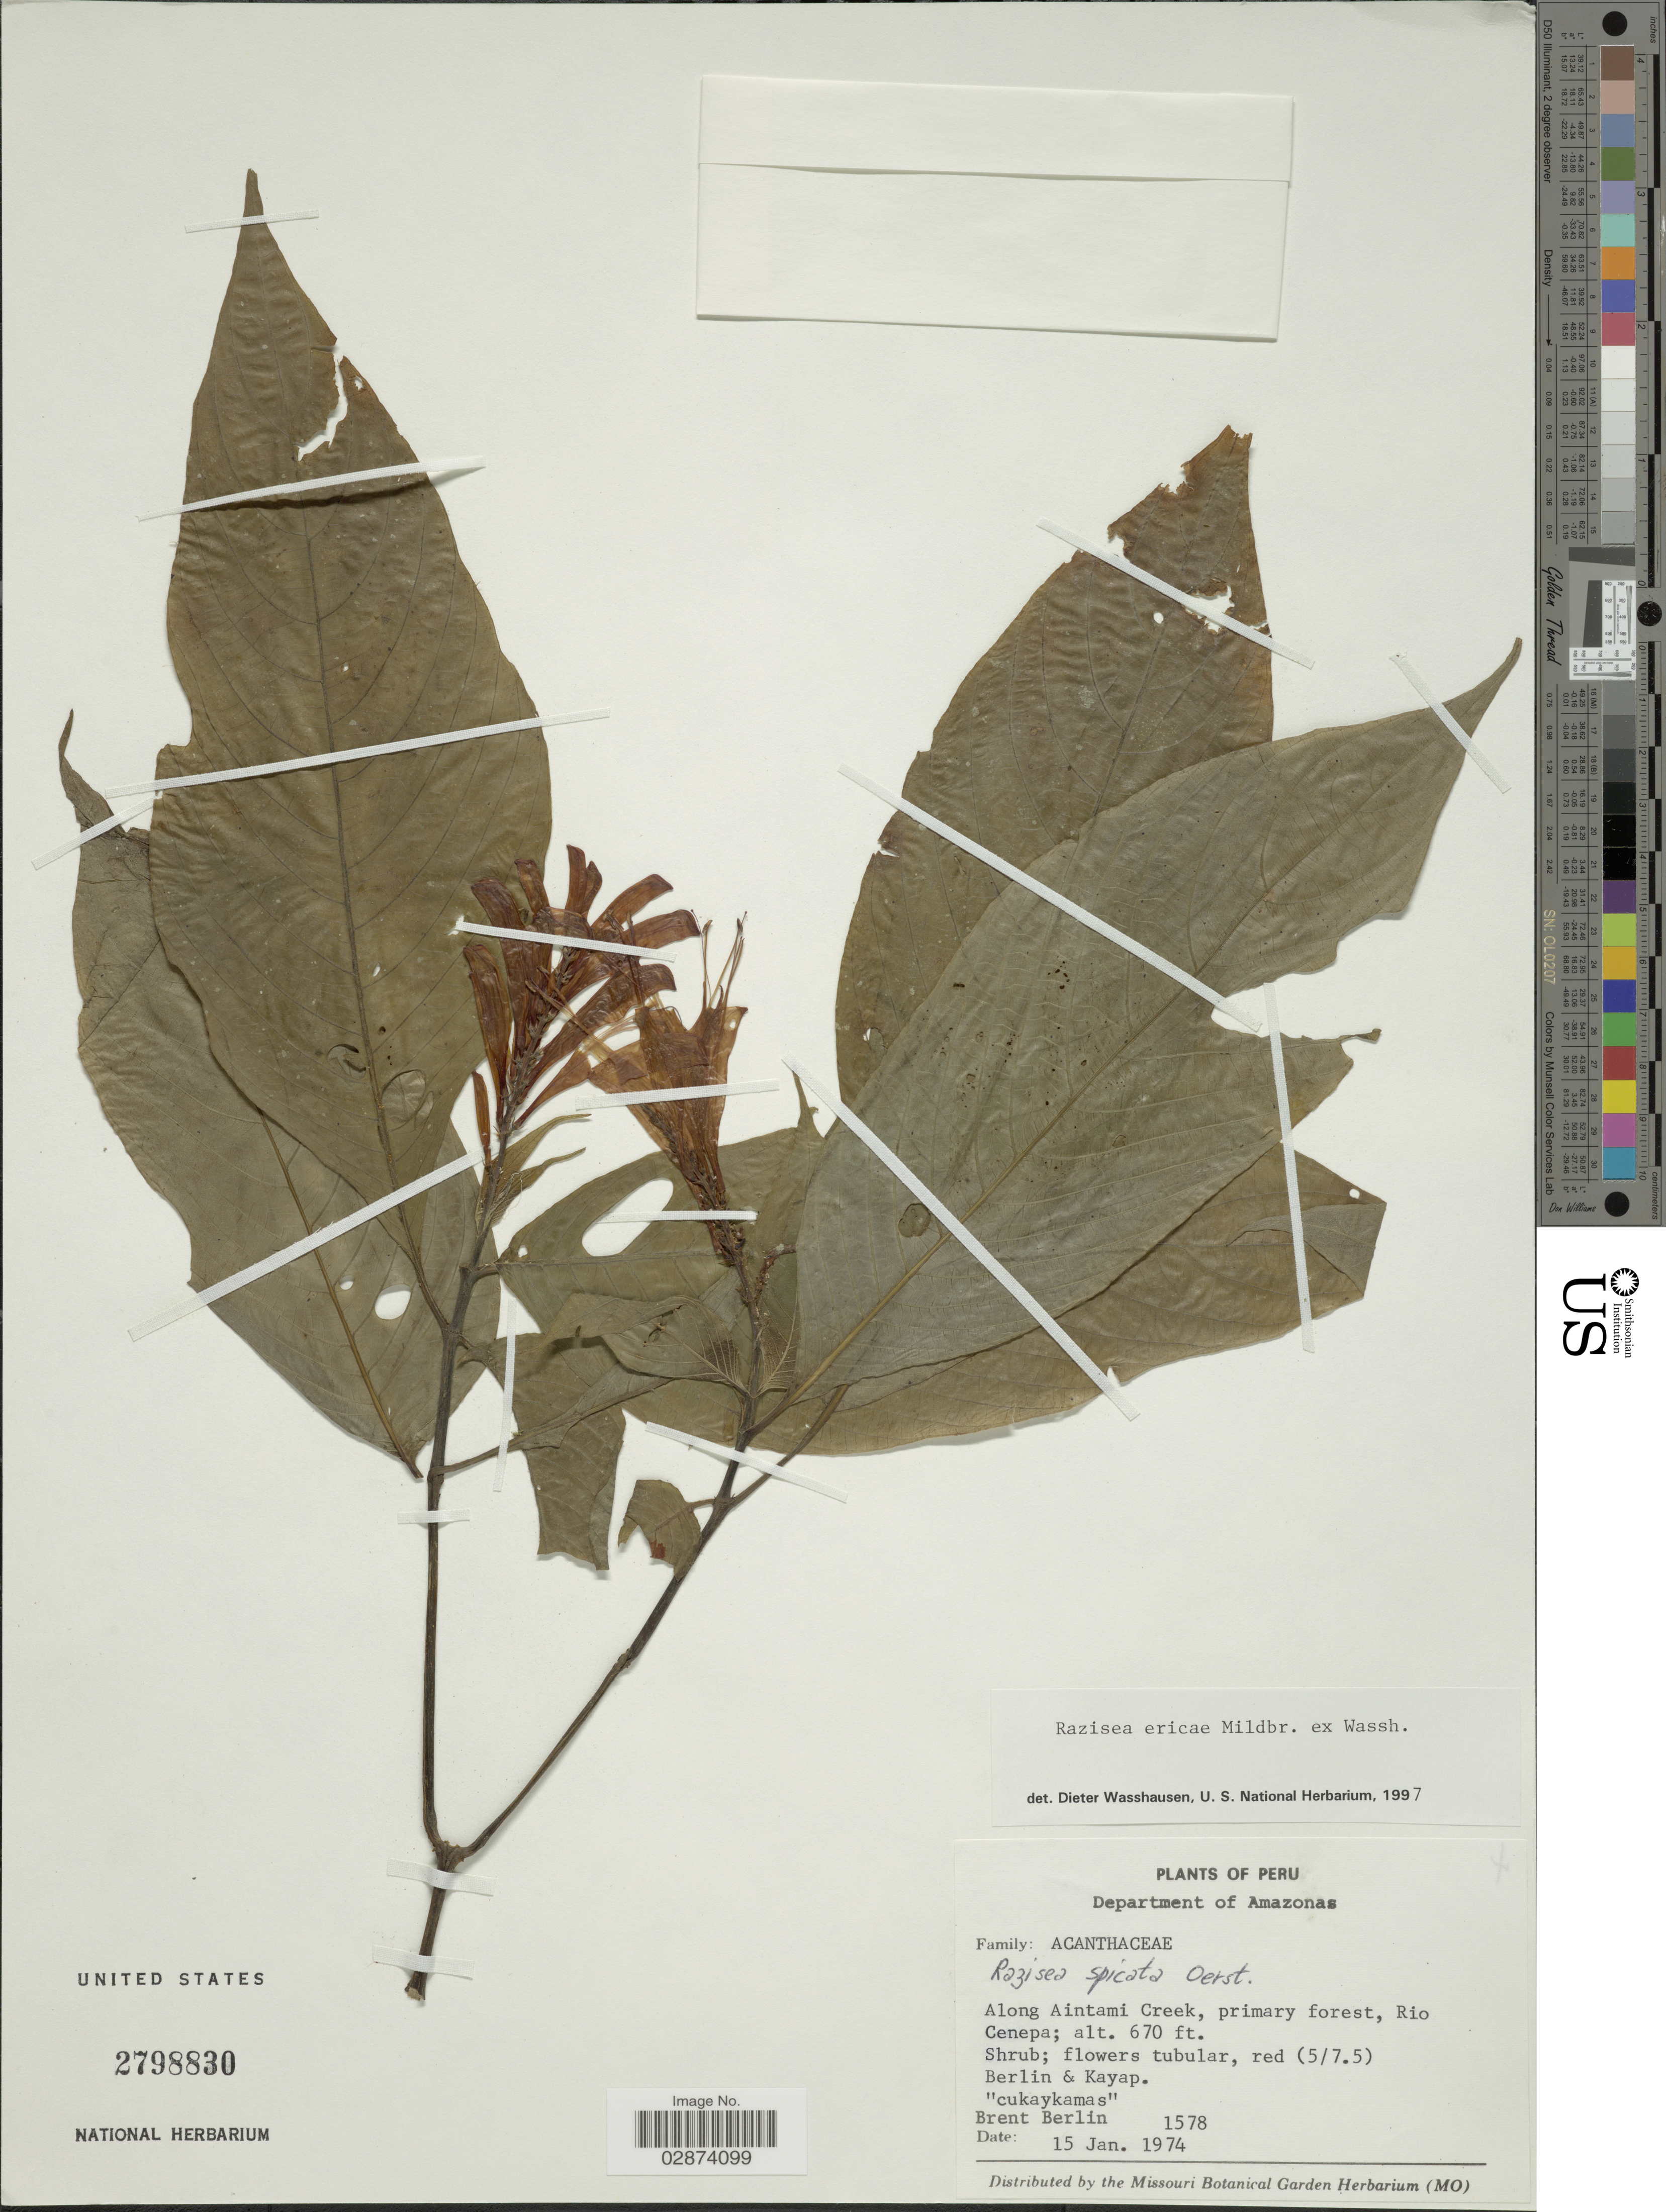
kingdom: Plantae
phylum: Tracheophyta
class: Magnoliopsida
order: Lamiales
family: Acanthaceae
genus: Razisea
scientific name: Razisea ericae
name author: Mildbr. ex Wassh.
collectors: B. Berlin & R. Kayap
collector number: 1578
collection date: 1974-01-15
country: Peru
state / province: Amazonas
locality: Department of Amazonas. Along Aintami Creek, primary forest, Rio Cenepa.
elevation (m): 204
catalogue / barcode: US 2798830